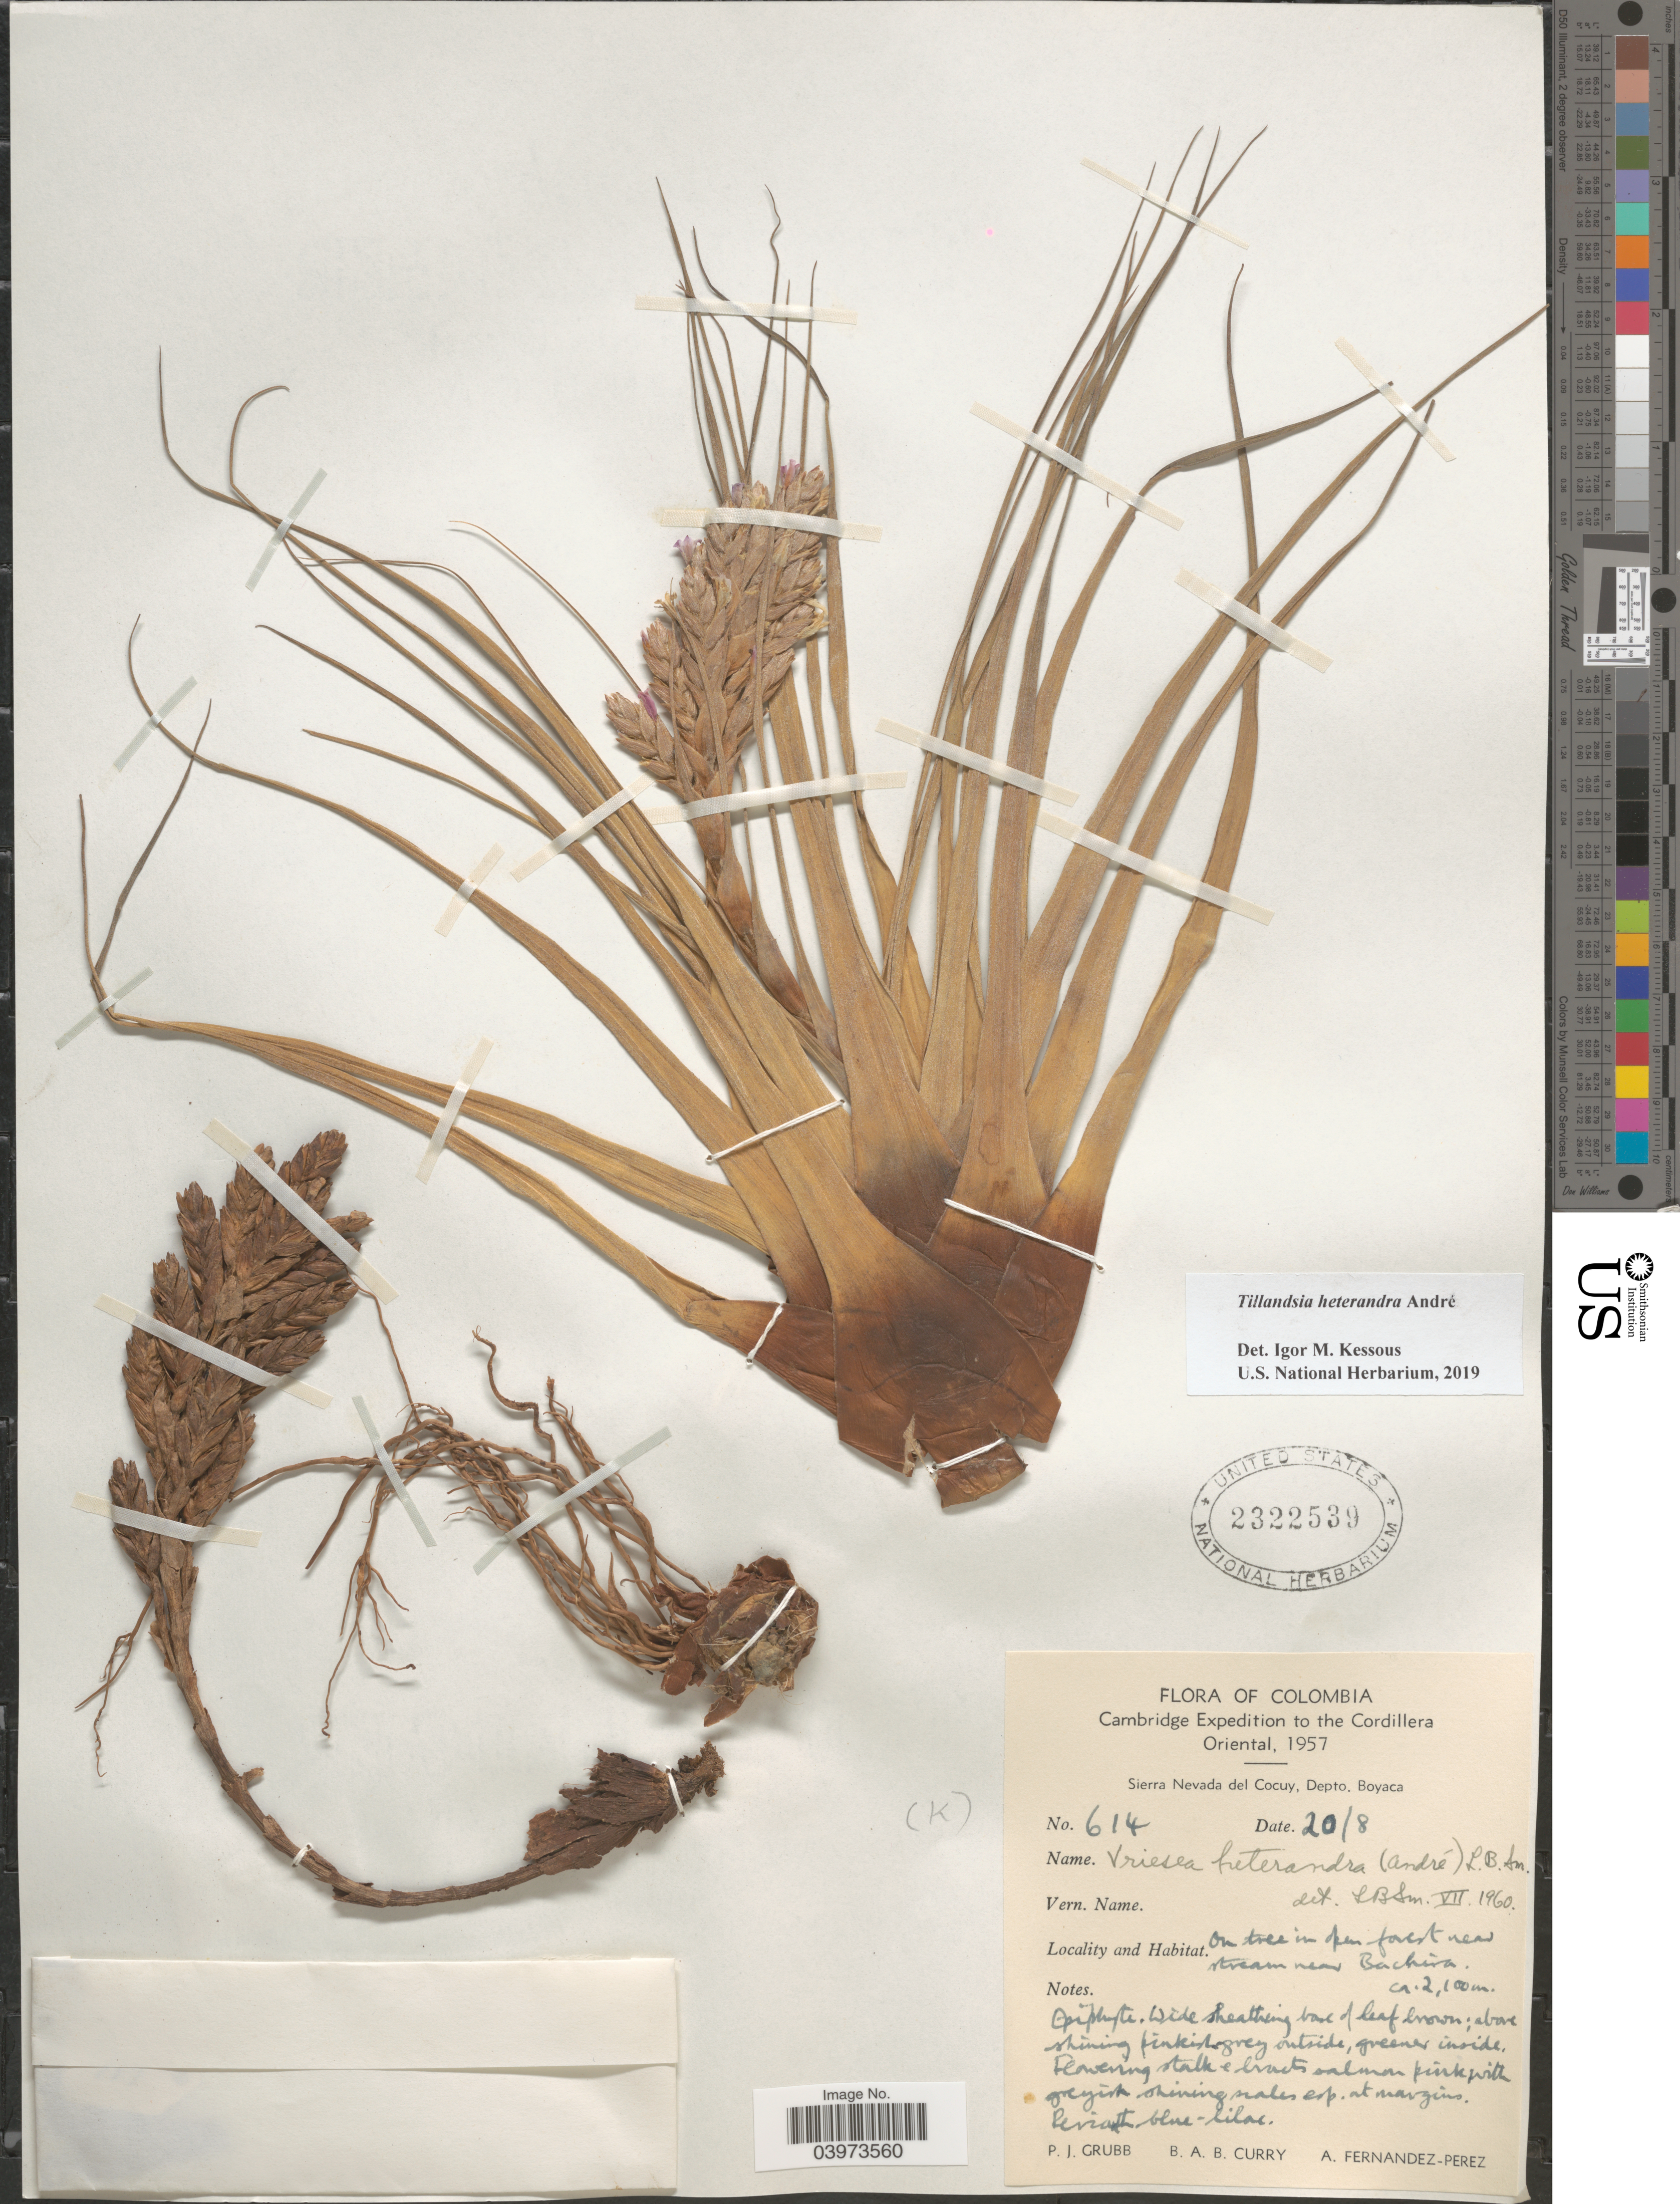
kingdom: Plantae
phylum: Tracheophyta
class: Liliopsida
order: Poales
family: Bromeliaceae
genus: Tillandsia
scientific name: Tillandsia heterandra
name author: André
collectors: P. J. Grubb, B. A. B. Curry & A. Fernández-Pérez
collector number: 614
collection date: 1957-08-20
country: Colombia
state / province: Boyacá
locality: Cambridge Expedition to the Cordillera Oriental, 1957. Sierra Nevada del Cocuy, Depto. Boyaca. Near stream near Bachira.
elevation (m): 2100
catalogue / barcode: US 2322539